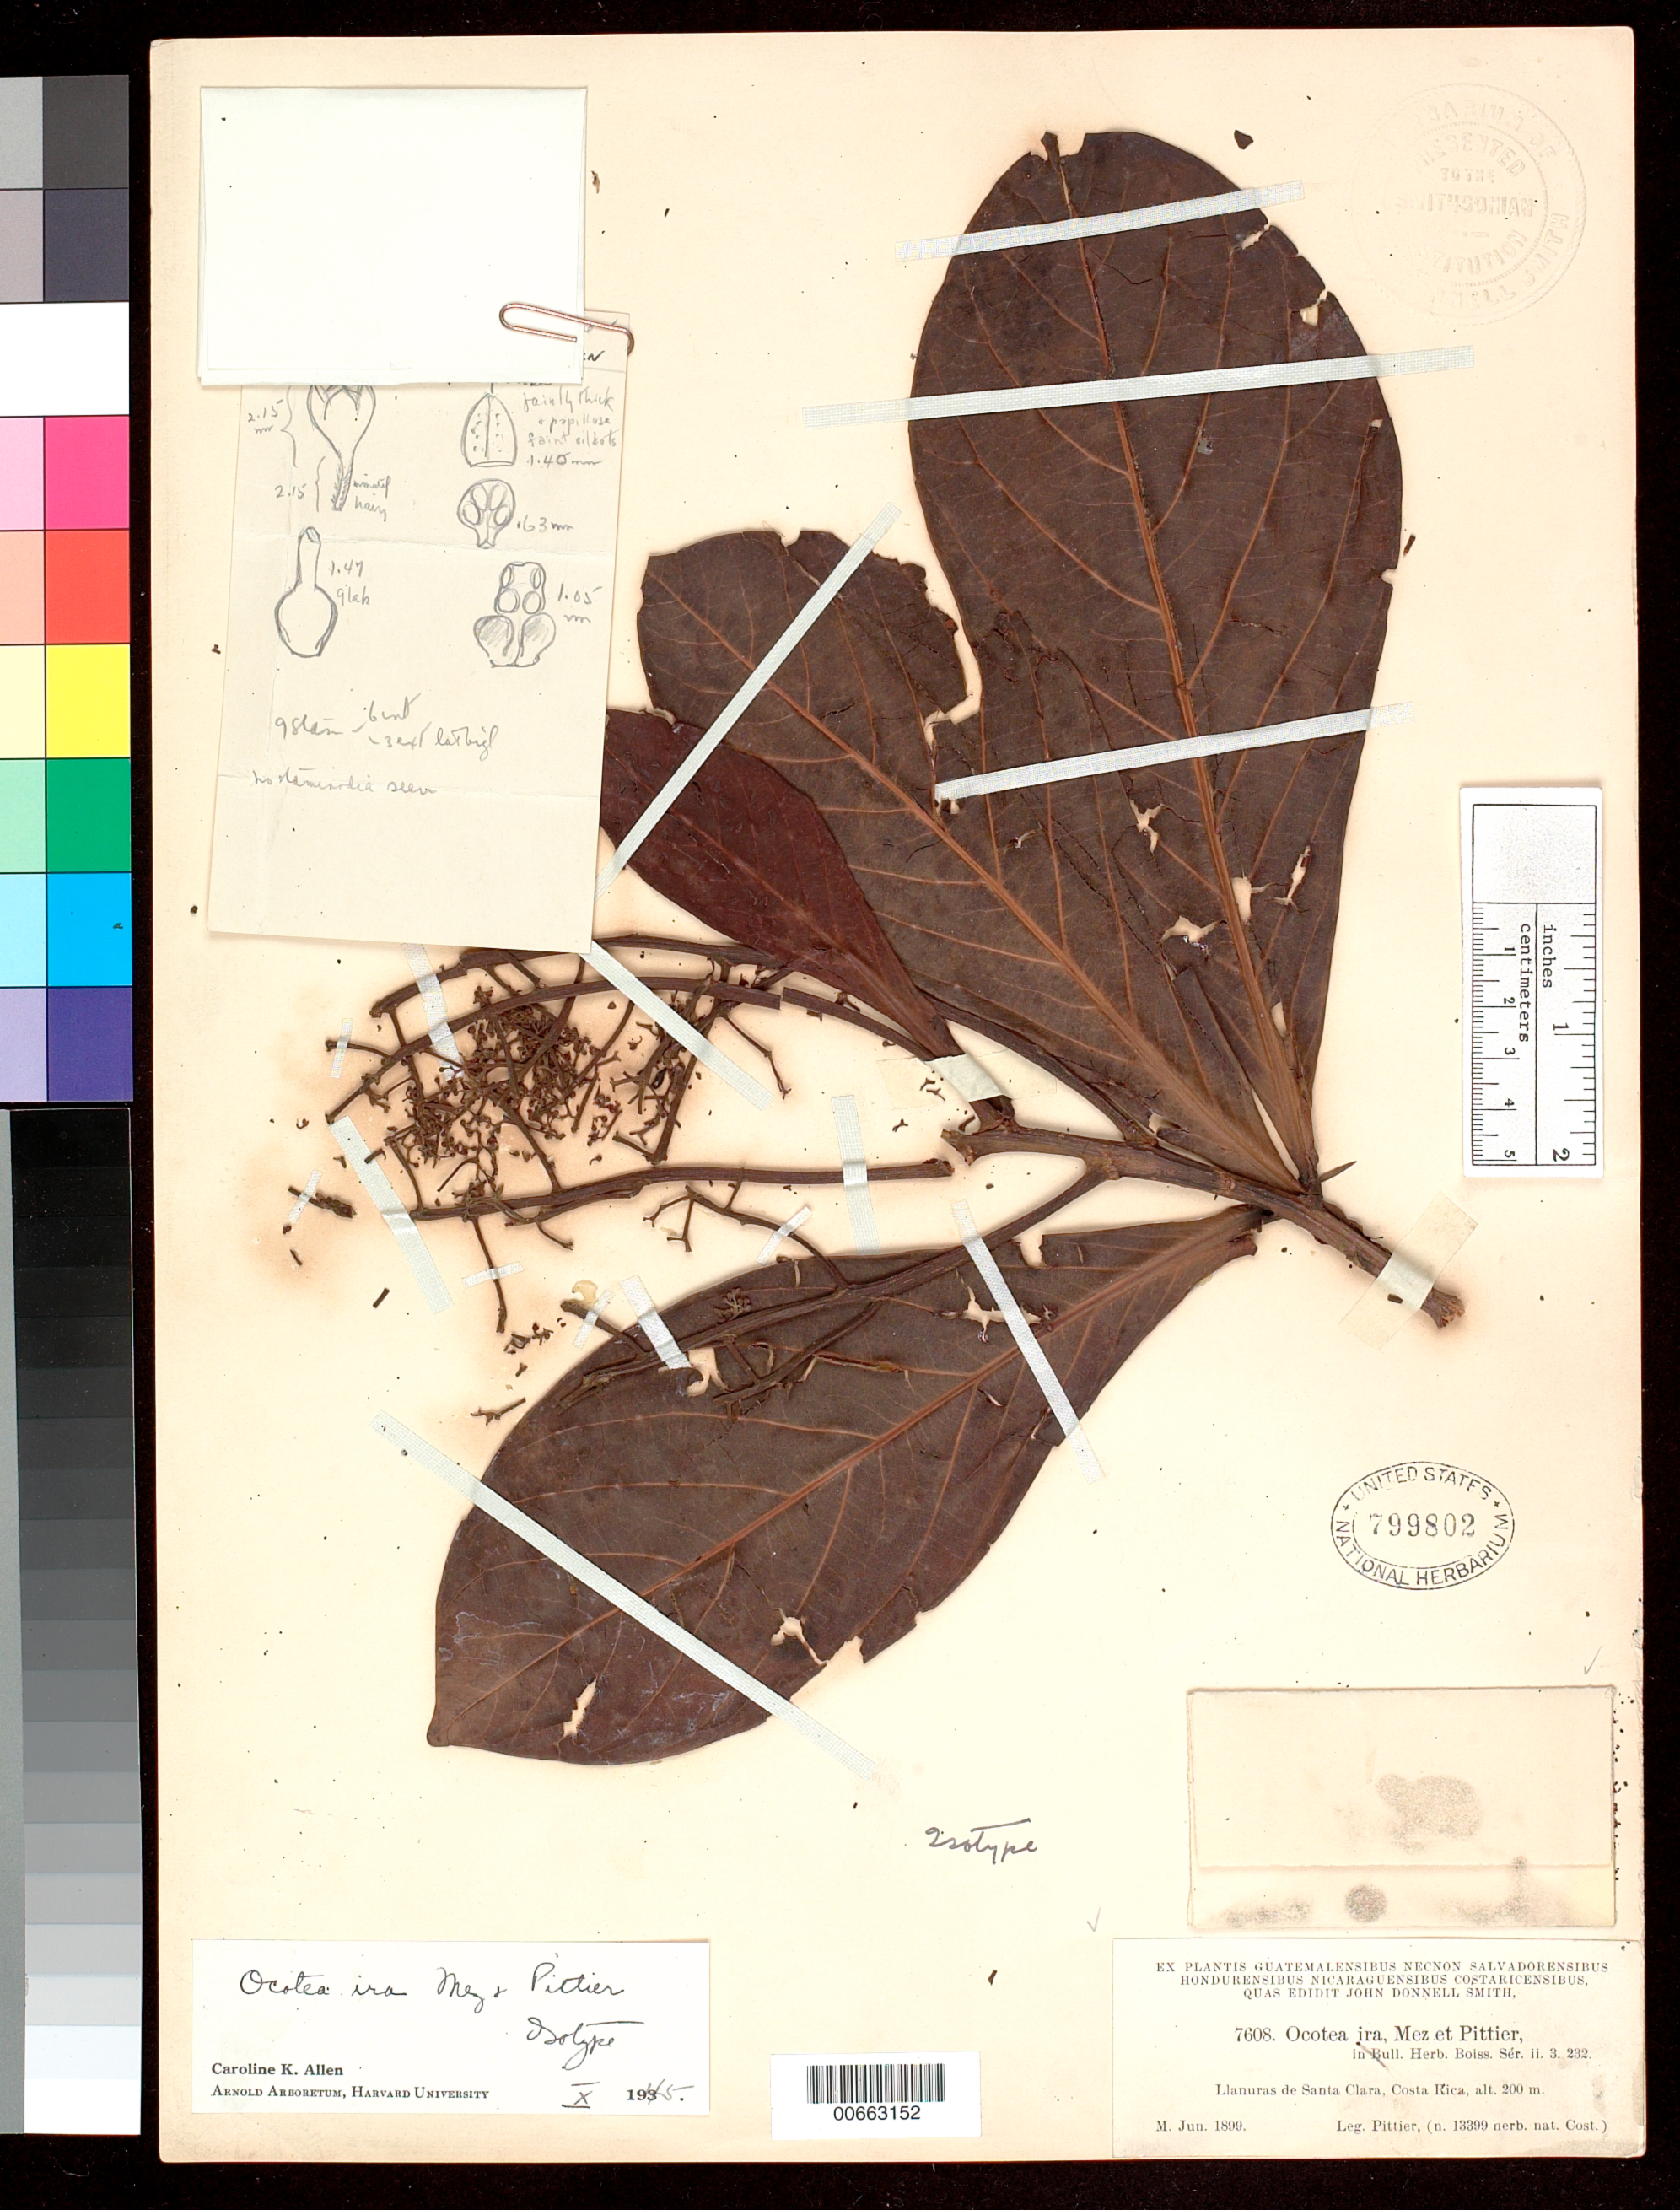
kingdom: Plantae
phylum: Tracheophyta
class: Magnoliopsida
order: Laurales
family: Lauraceae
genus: Ocotea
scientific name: Ocotea ira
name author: Mez & Pittier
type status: Isosyntype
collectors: H. F. Pittier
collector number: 13399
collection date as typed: Jun 1899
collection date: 1899-06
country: Costa Rica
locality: Llanuras de Santa Clara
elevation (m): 200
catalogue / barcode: US 799802